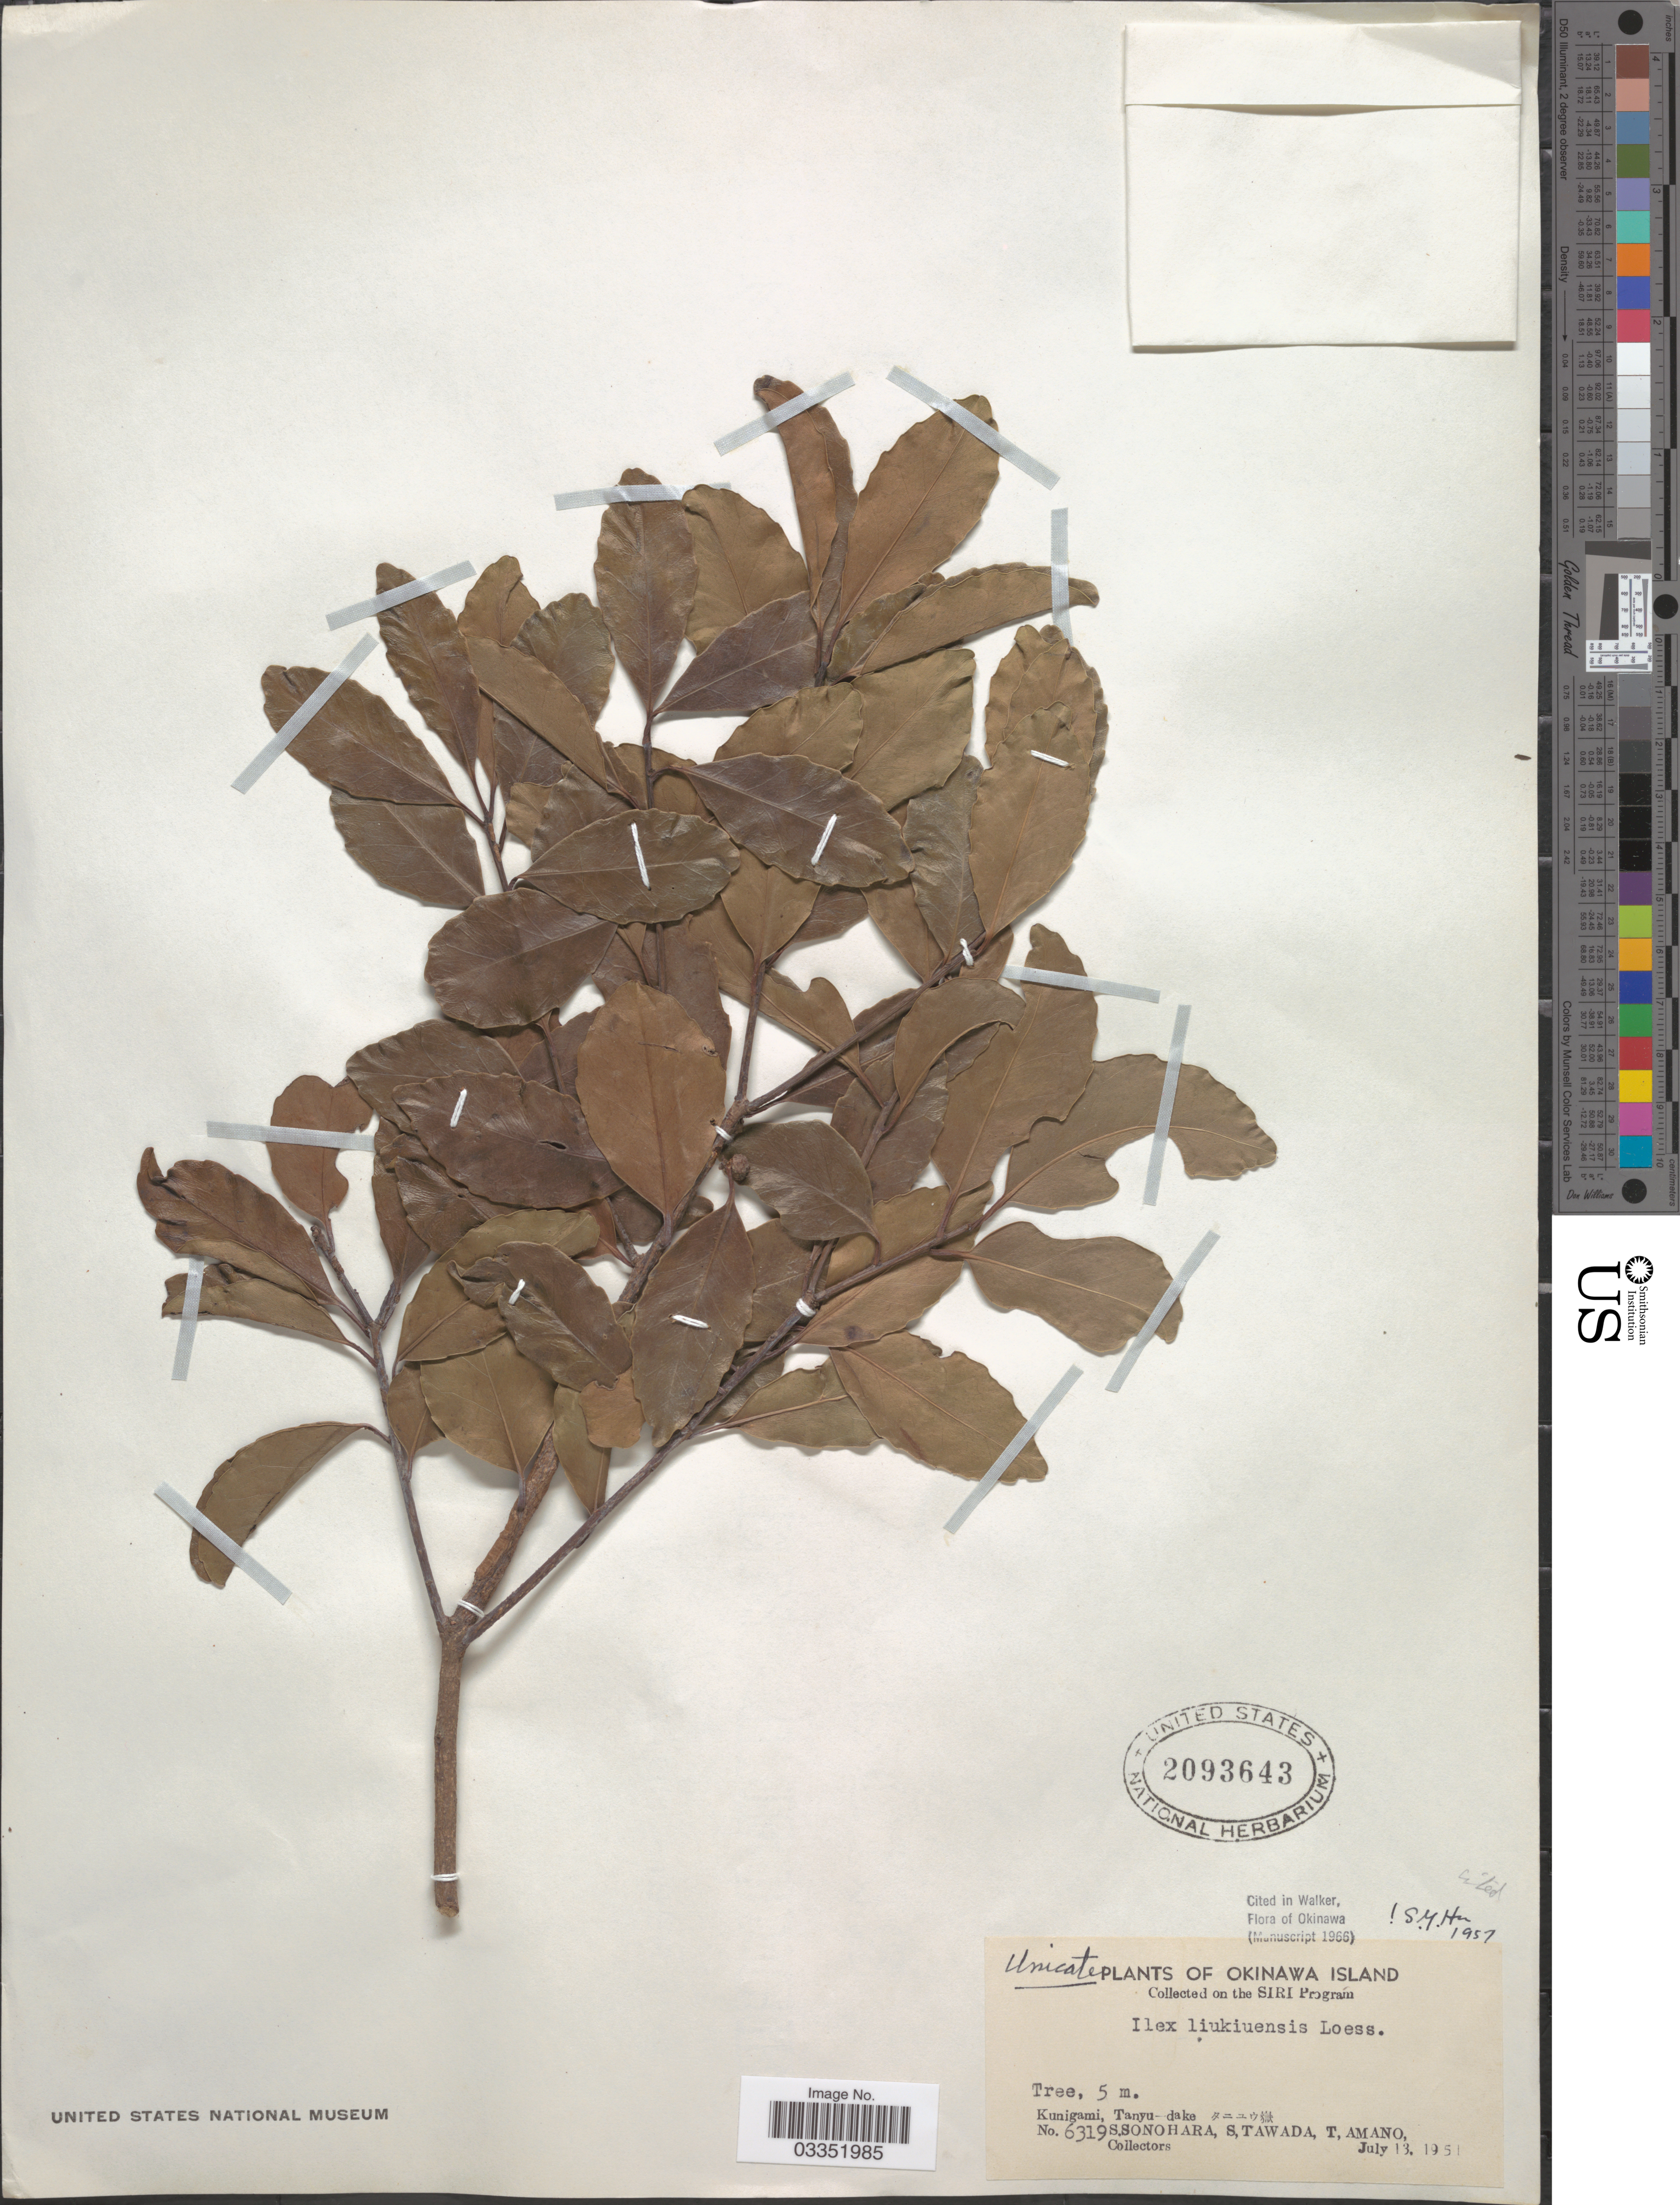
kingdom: Plantae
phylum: Tracheophyta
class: Magnoliopsida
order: Aquifoliales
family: Aquifoliaceae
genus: Ilex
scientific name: Ilex liukiuensis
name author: Loes.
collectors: S. Sonohara, S. Tawada & T. Amano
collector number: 6319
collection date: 1951-07-13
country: Japan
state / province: Okinawa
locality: Okinawa Island. Kunigami, Tanyu-dake X.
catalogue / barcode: US 2093643